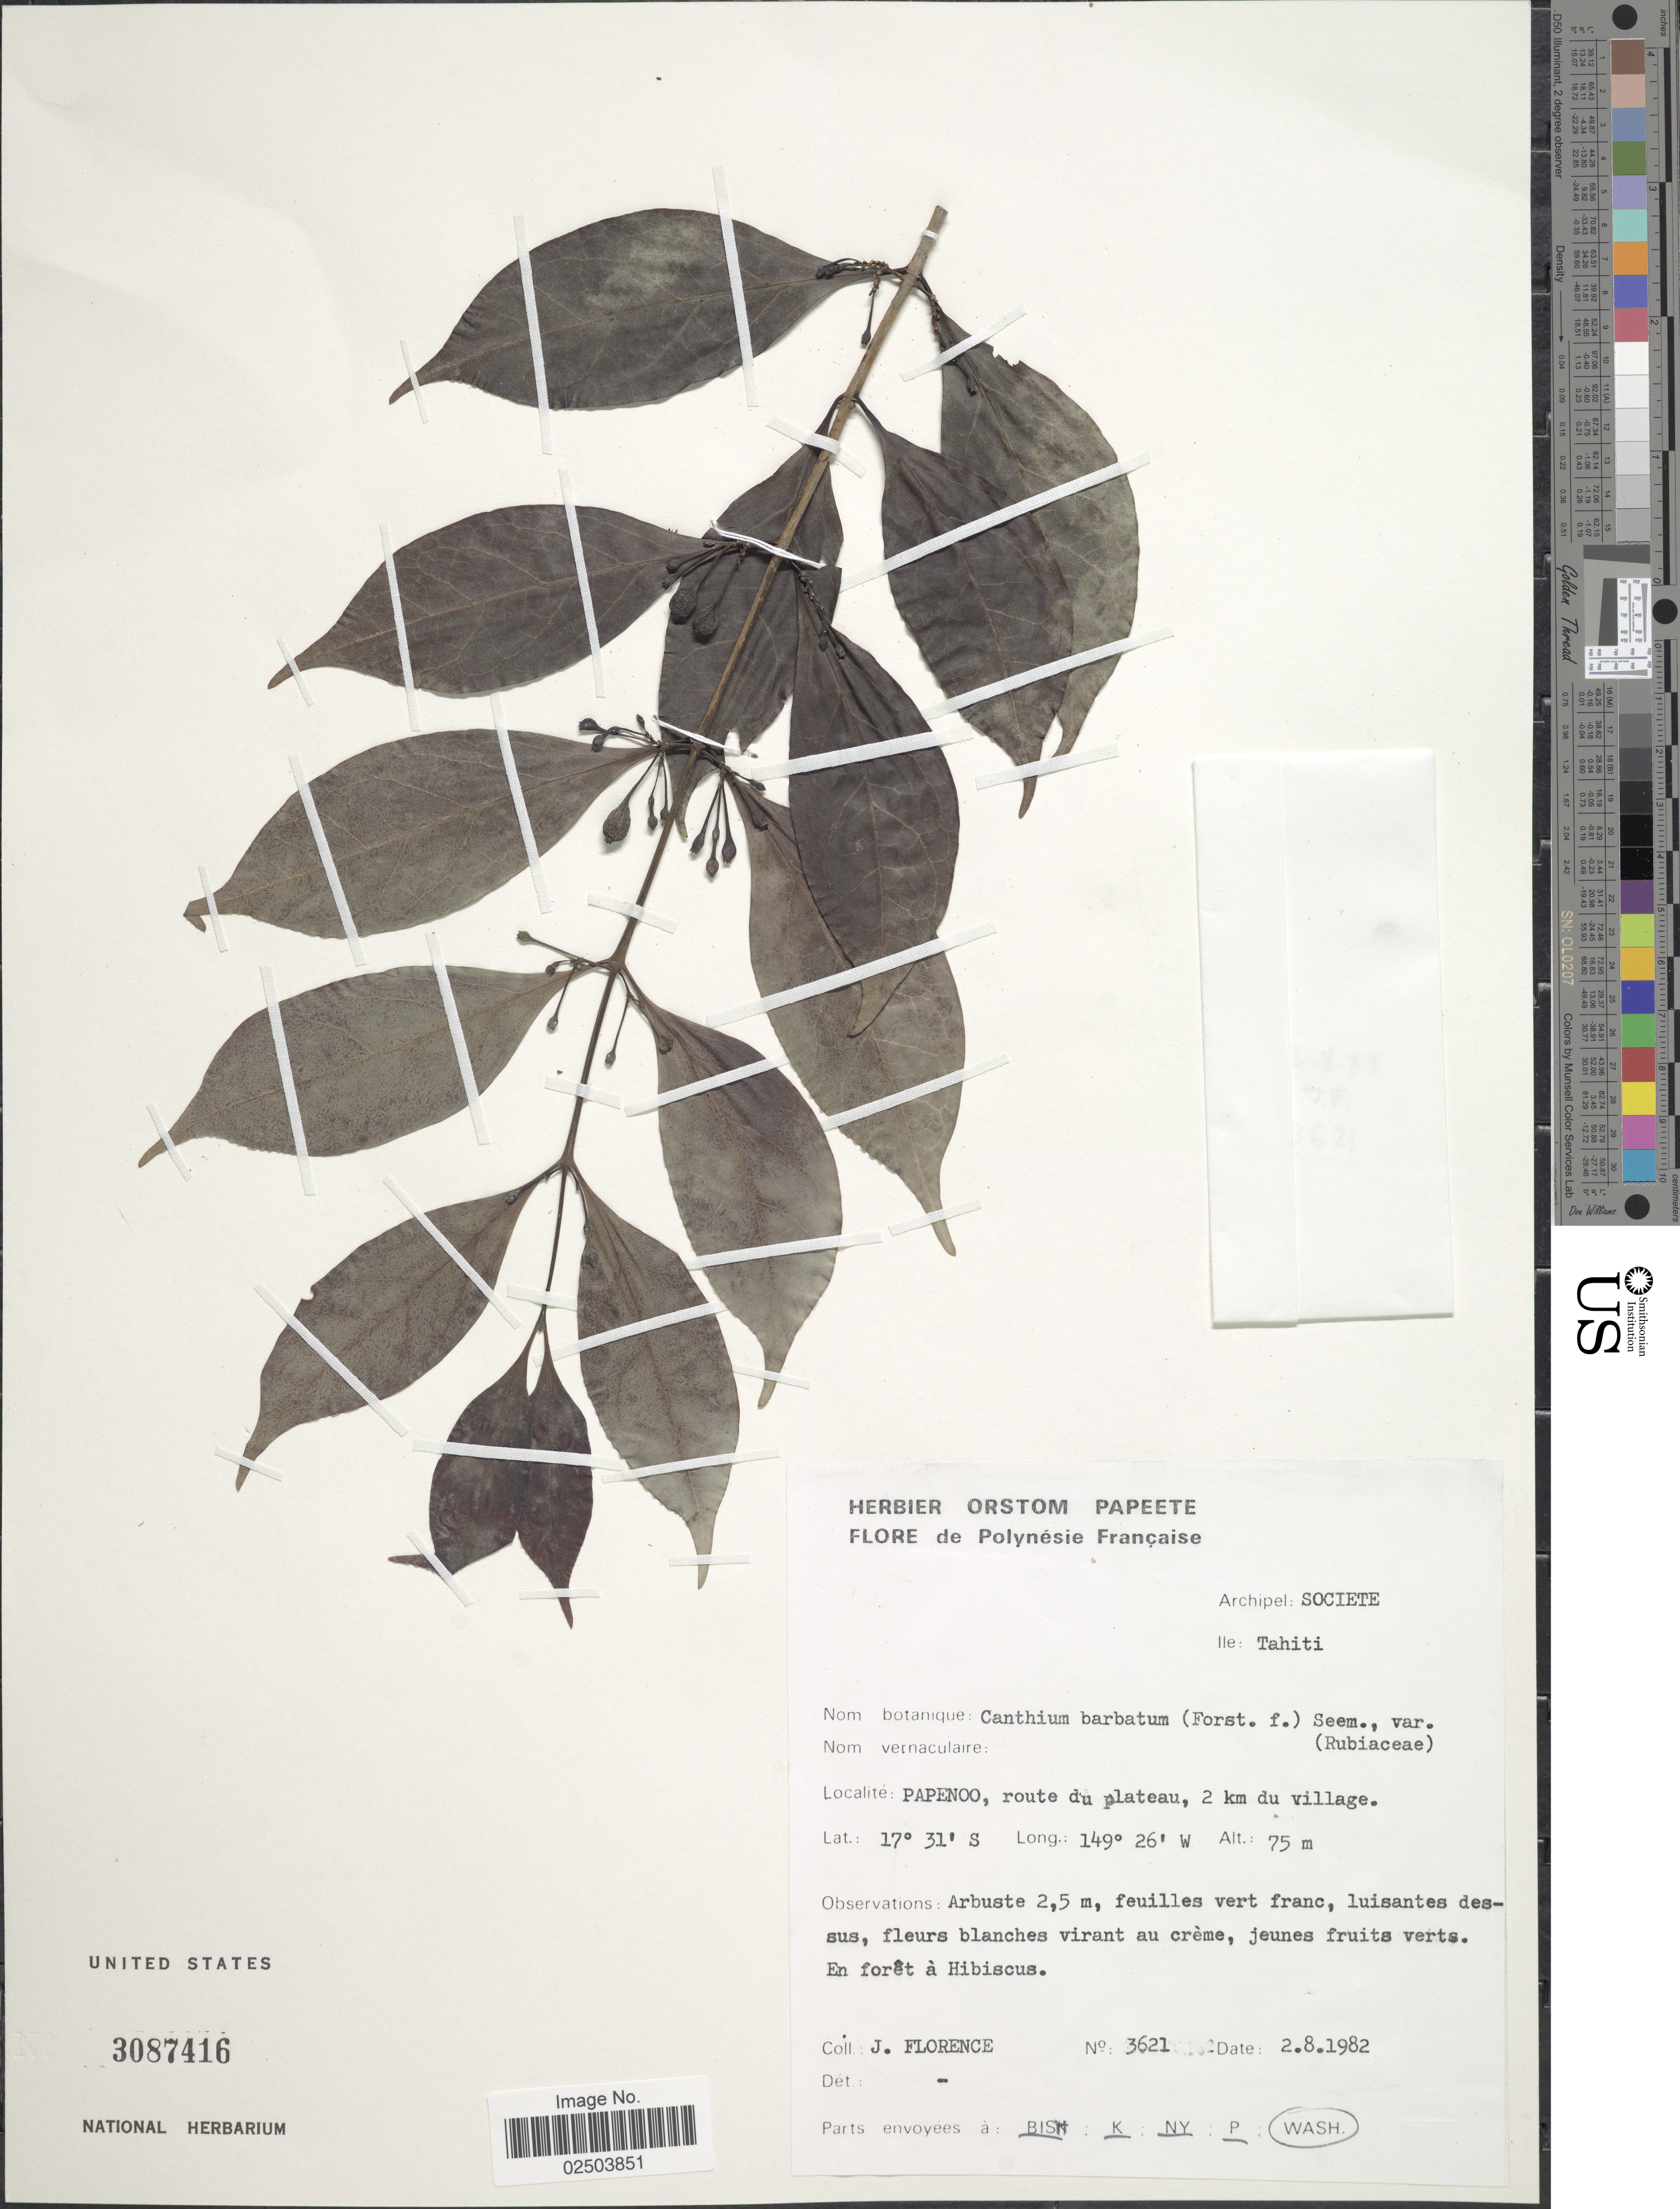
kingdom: Plantae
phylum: Tracheophyta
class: Magnoliopsida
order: Gentianales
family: Rubiaceae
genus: Cyclophyllum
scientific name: Cyclophyllum barbatum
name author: (G. Forst.) N. Hallé & J. Florence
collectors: J. Florence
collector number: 3621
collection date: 1982-08-02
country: French Polynesia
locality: Archipel: Societe, Ile: Tahiti. Papenoo, route du plateau, 2 km du village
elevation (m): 75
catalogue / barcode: US 3087416